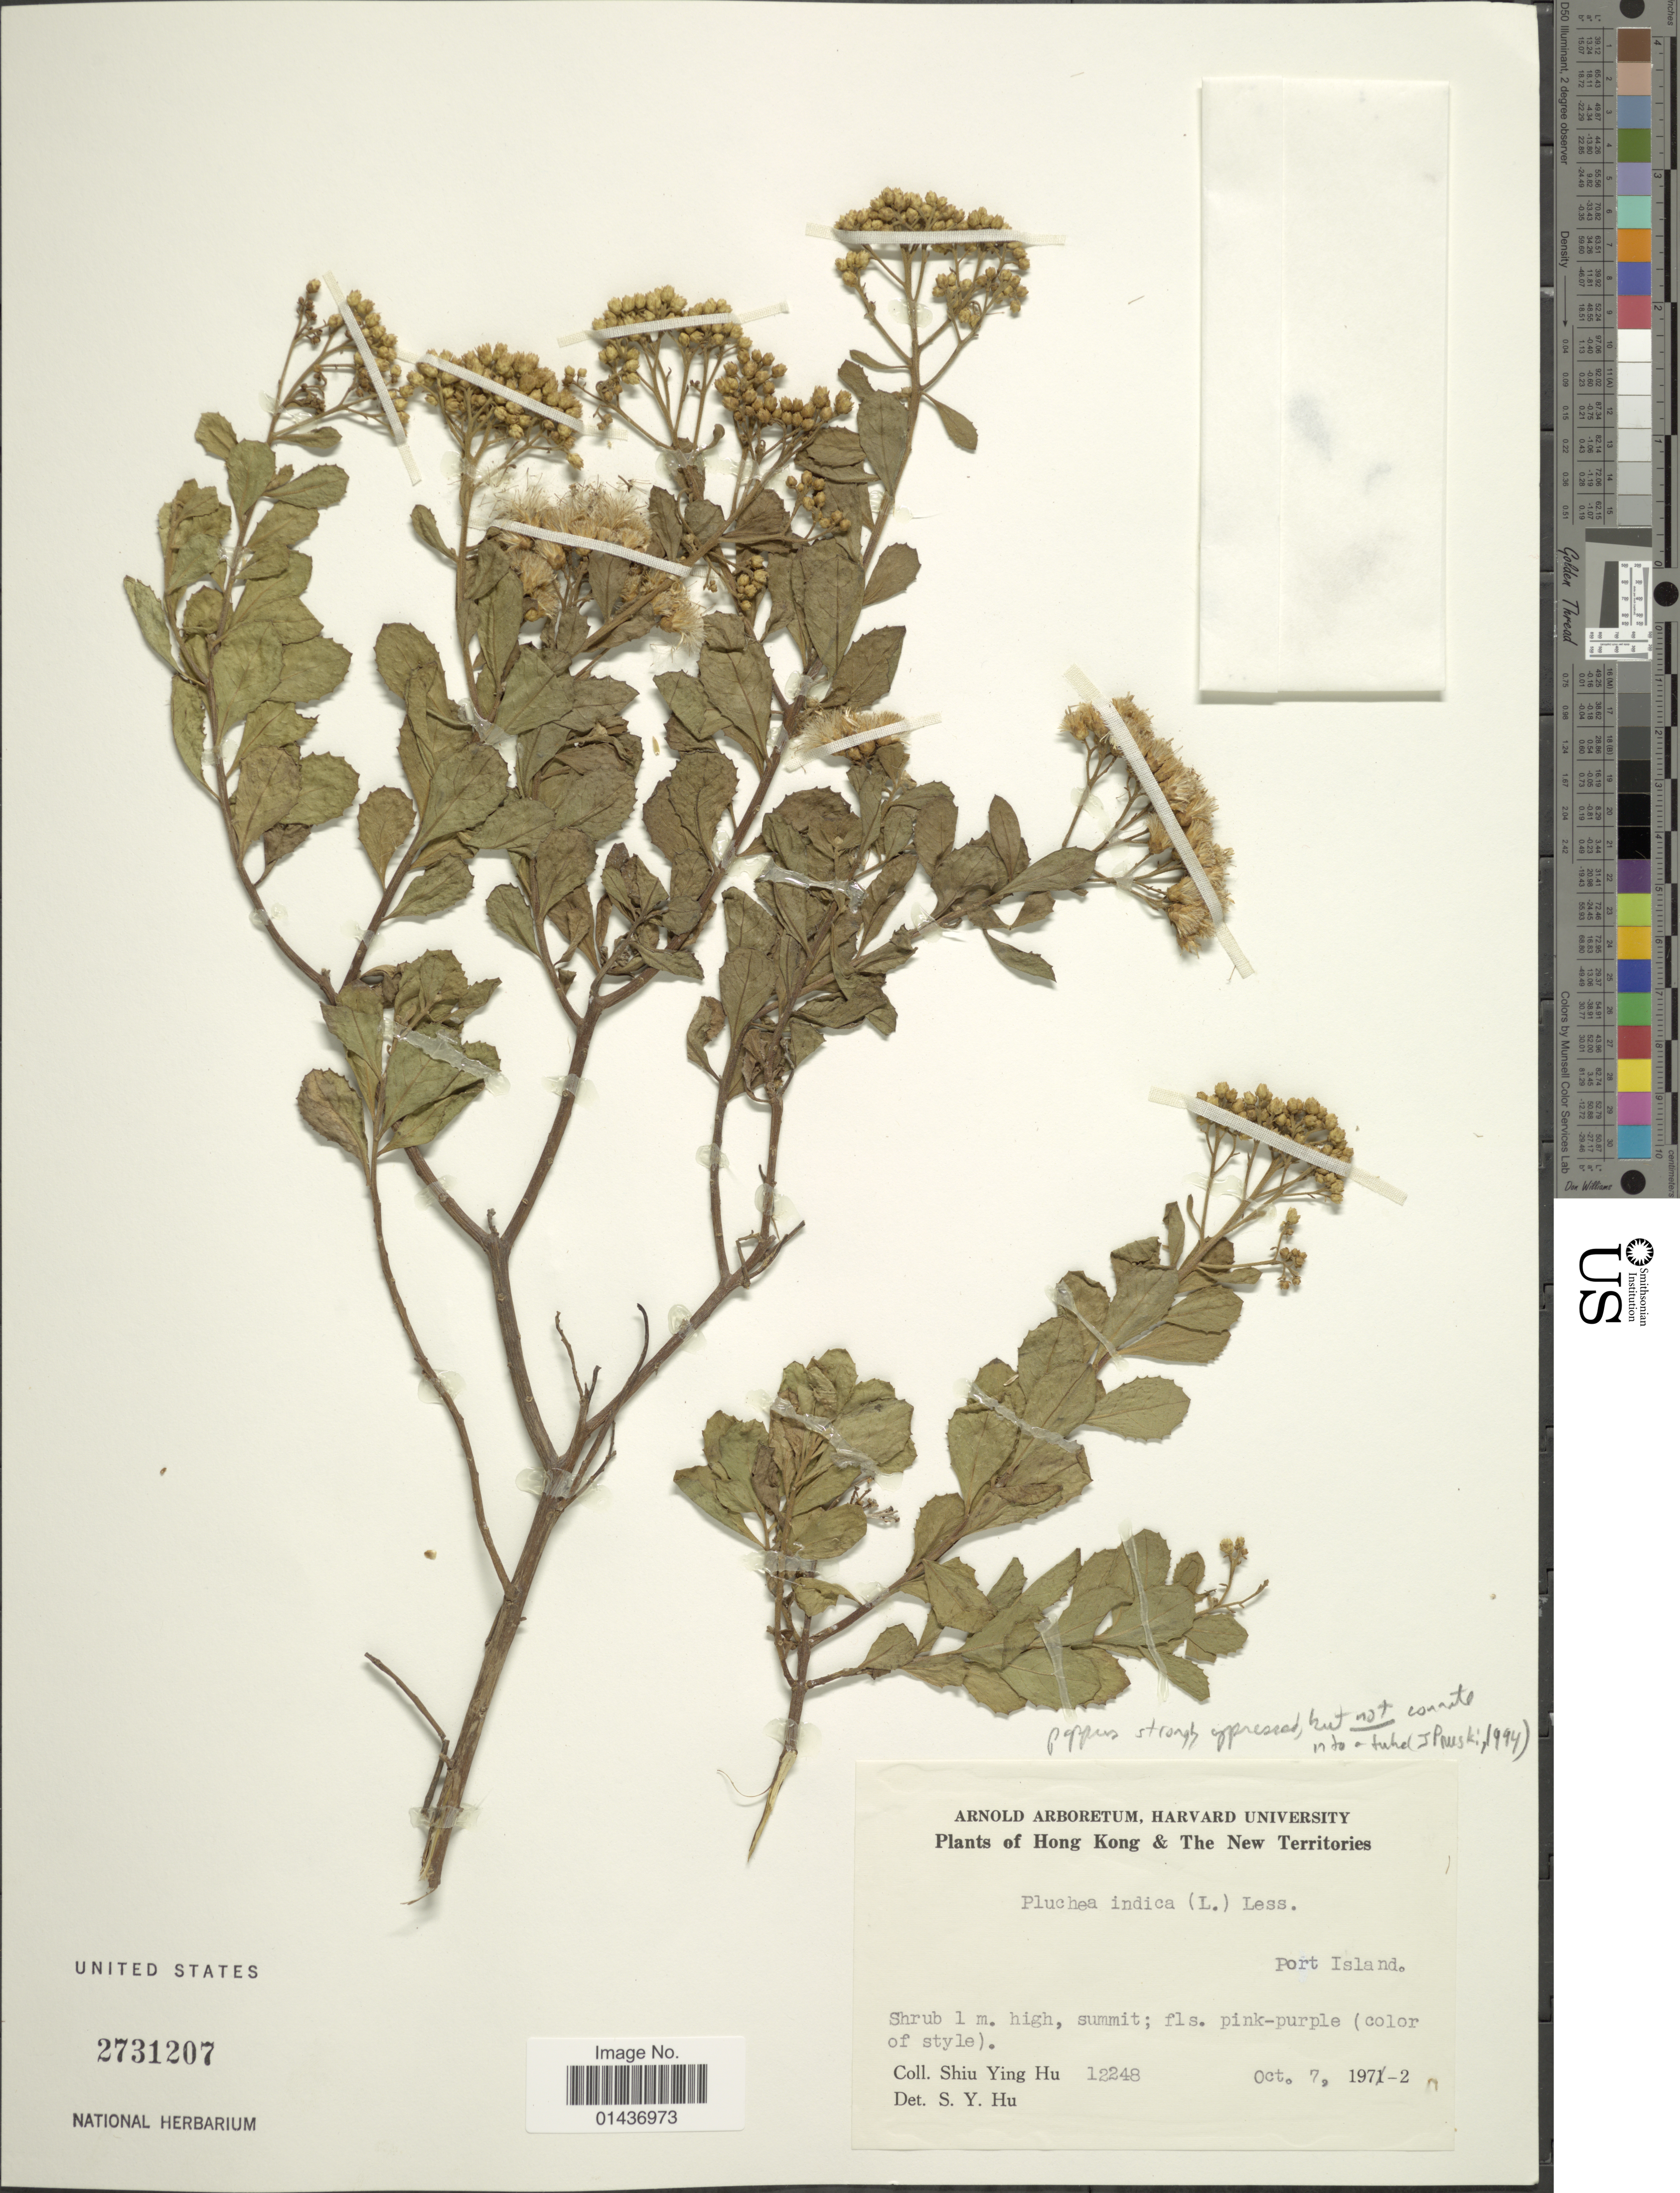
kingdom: Plantae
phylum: Tracheophyta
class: Magnoliopsida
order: Asterales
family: Asteraceae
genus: Pluchea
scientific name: Pluchea indica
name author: (L.) Less.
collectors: S. Y. Hu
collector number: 12248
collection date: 1971-10-07/1972-10-07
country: China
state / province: Hong Kong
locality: Hong Kong, The New Territories, Port Island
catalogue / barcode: US 2731207